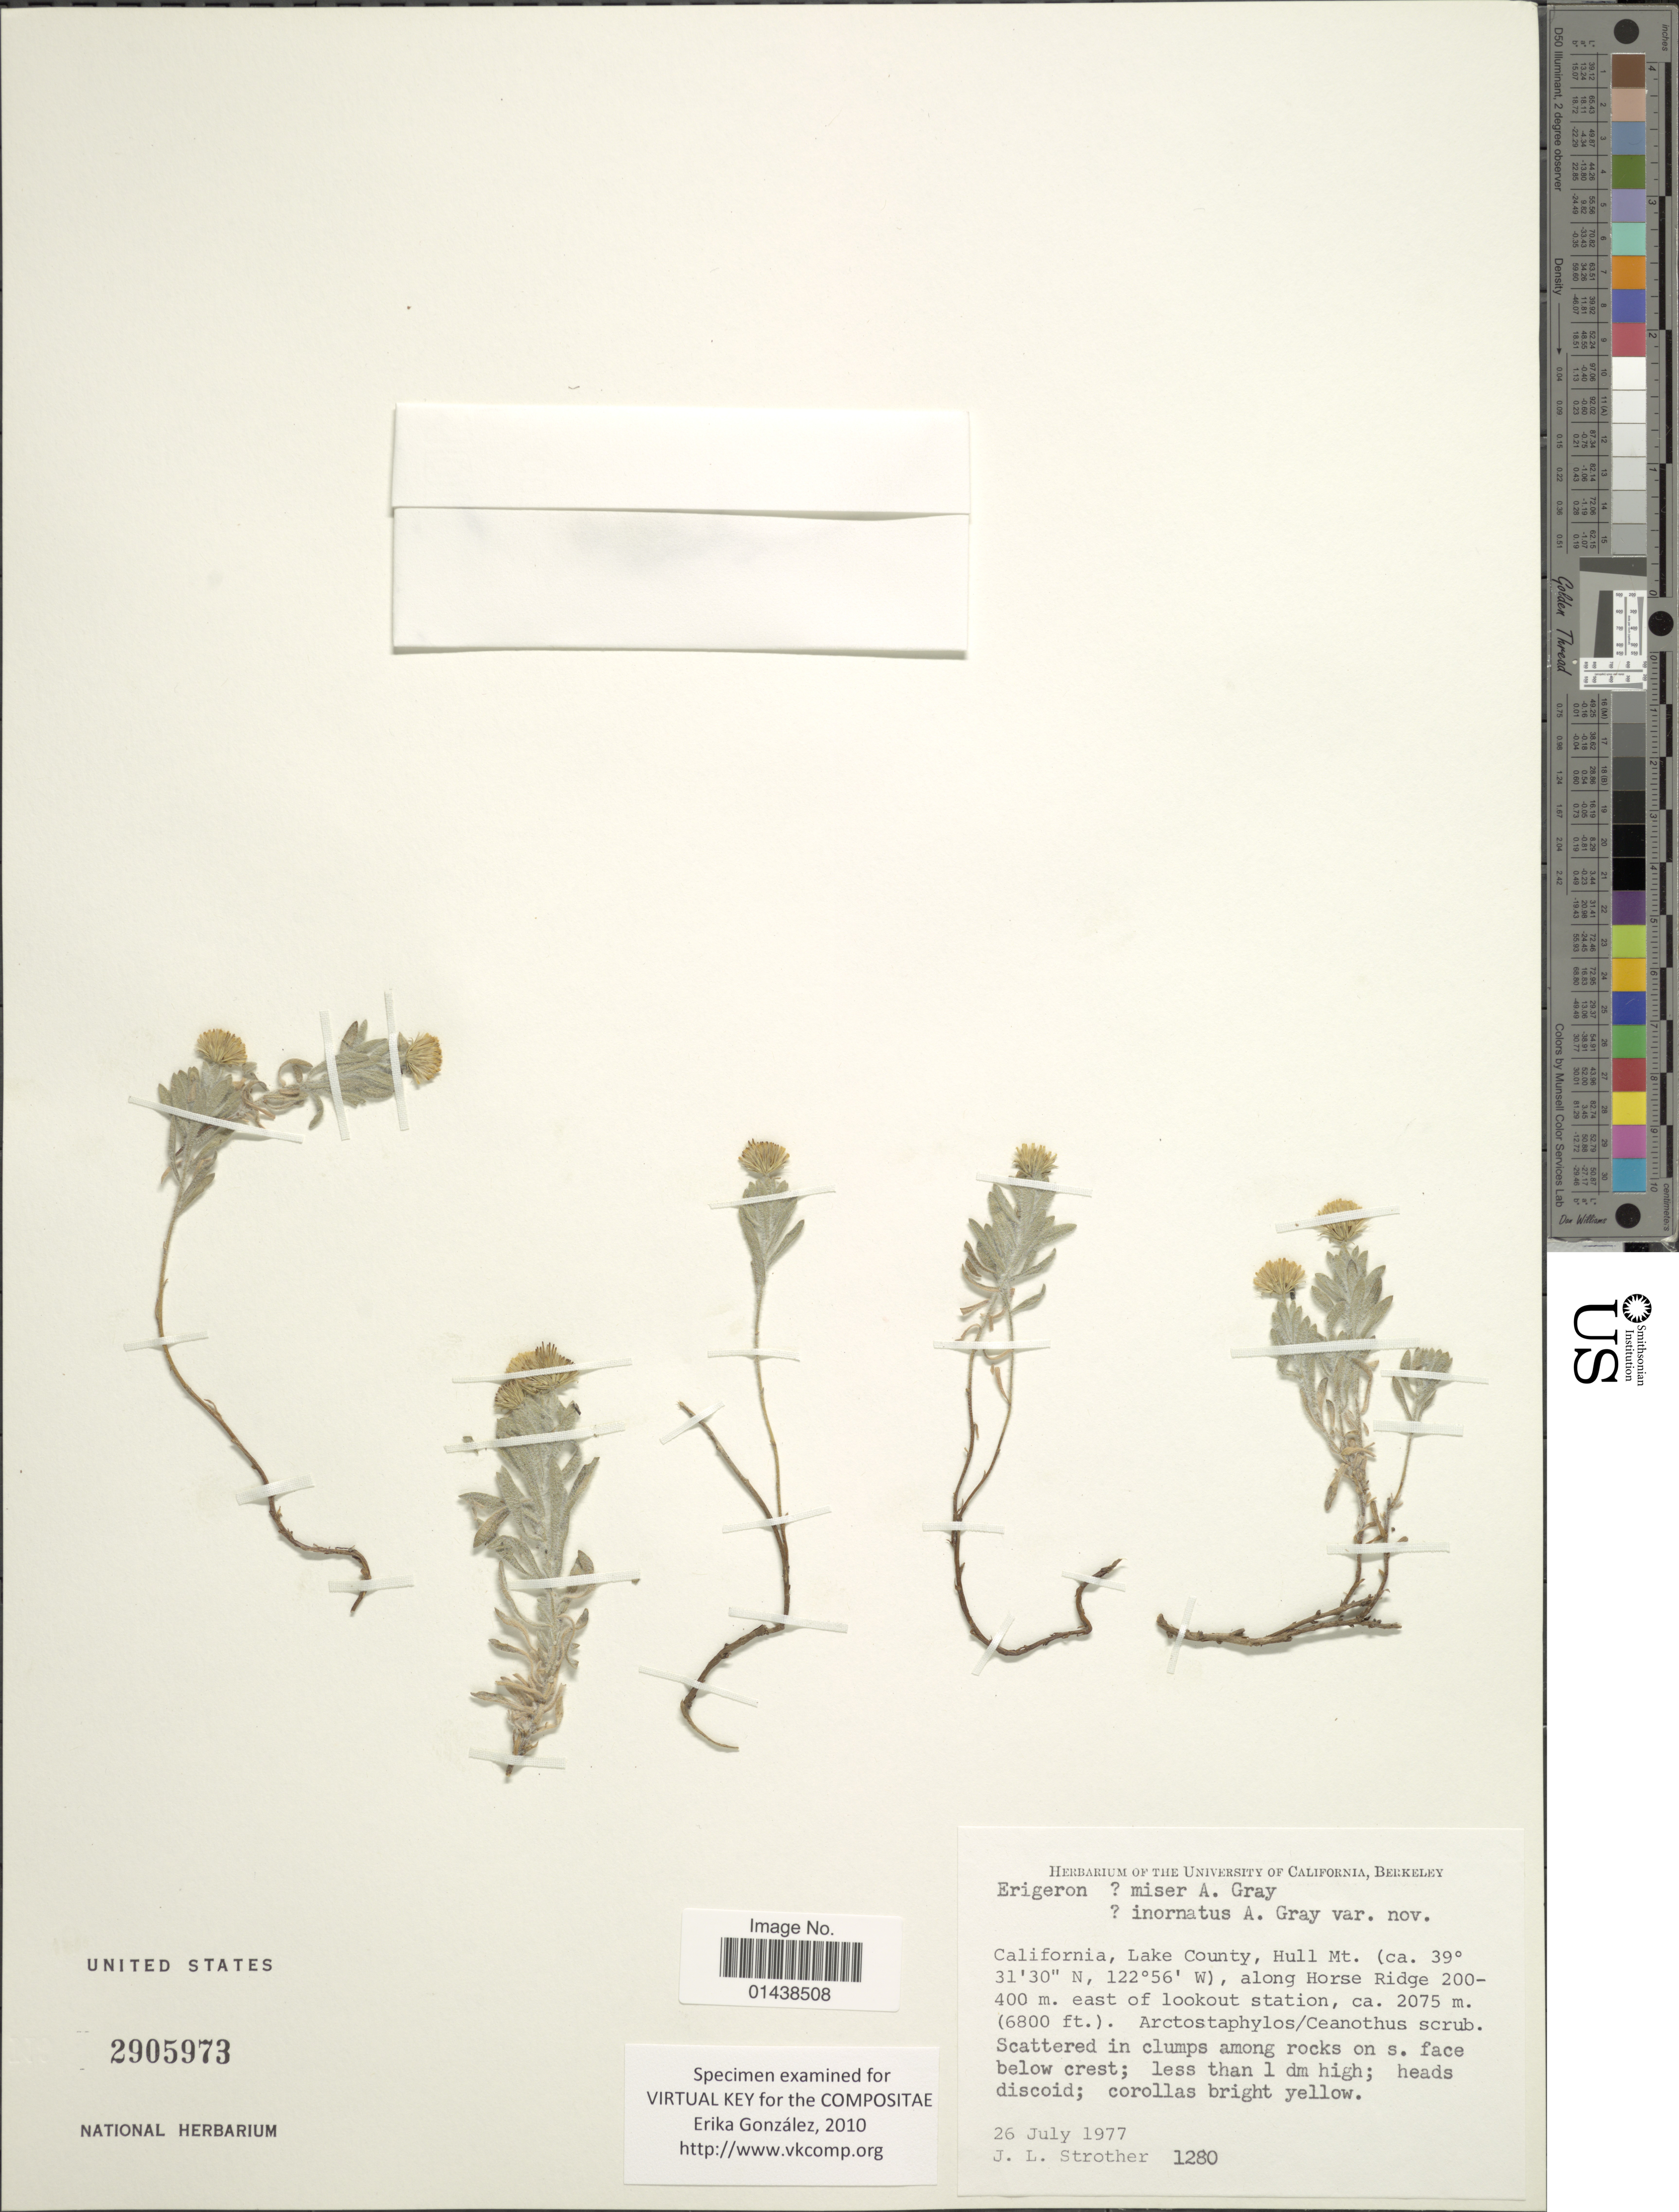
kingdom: Plantae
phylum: Tracheophyta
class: Magnoliopsida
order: Asterales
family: Asteraceae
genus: Erigeron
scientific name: Erigeron miser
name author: A. Gray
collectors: J. L. Strother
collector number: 1280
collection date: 1977-07-26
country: United States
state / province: California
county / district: Lake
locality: Lake County, Hull Mt., along Horse Ridge 200-400 m. east of lookout station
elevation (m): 2075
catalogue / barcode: US 2905973